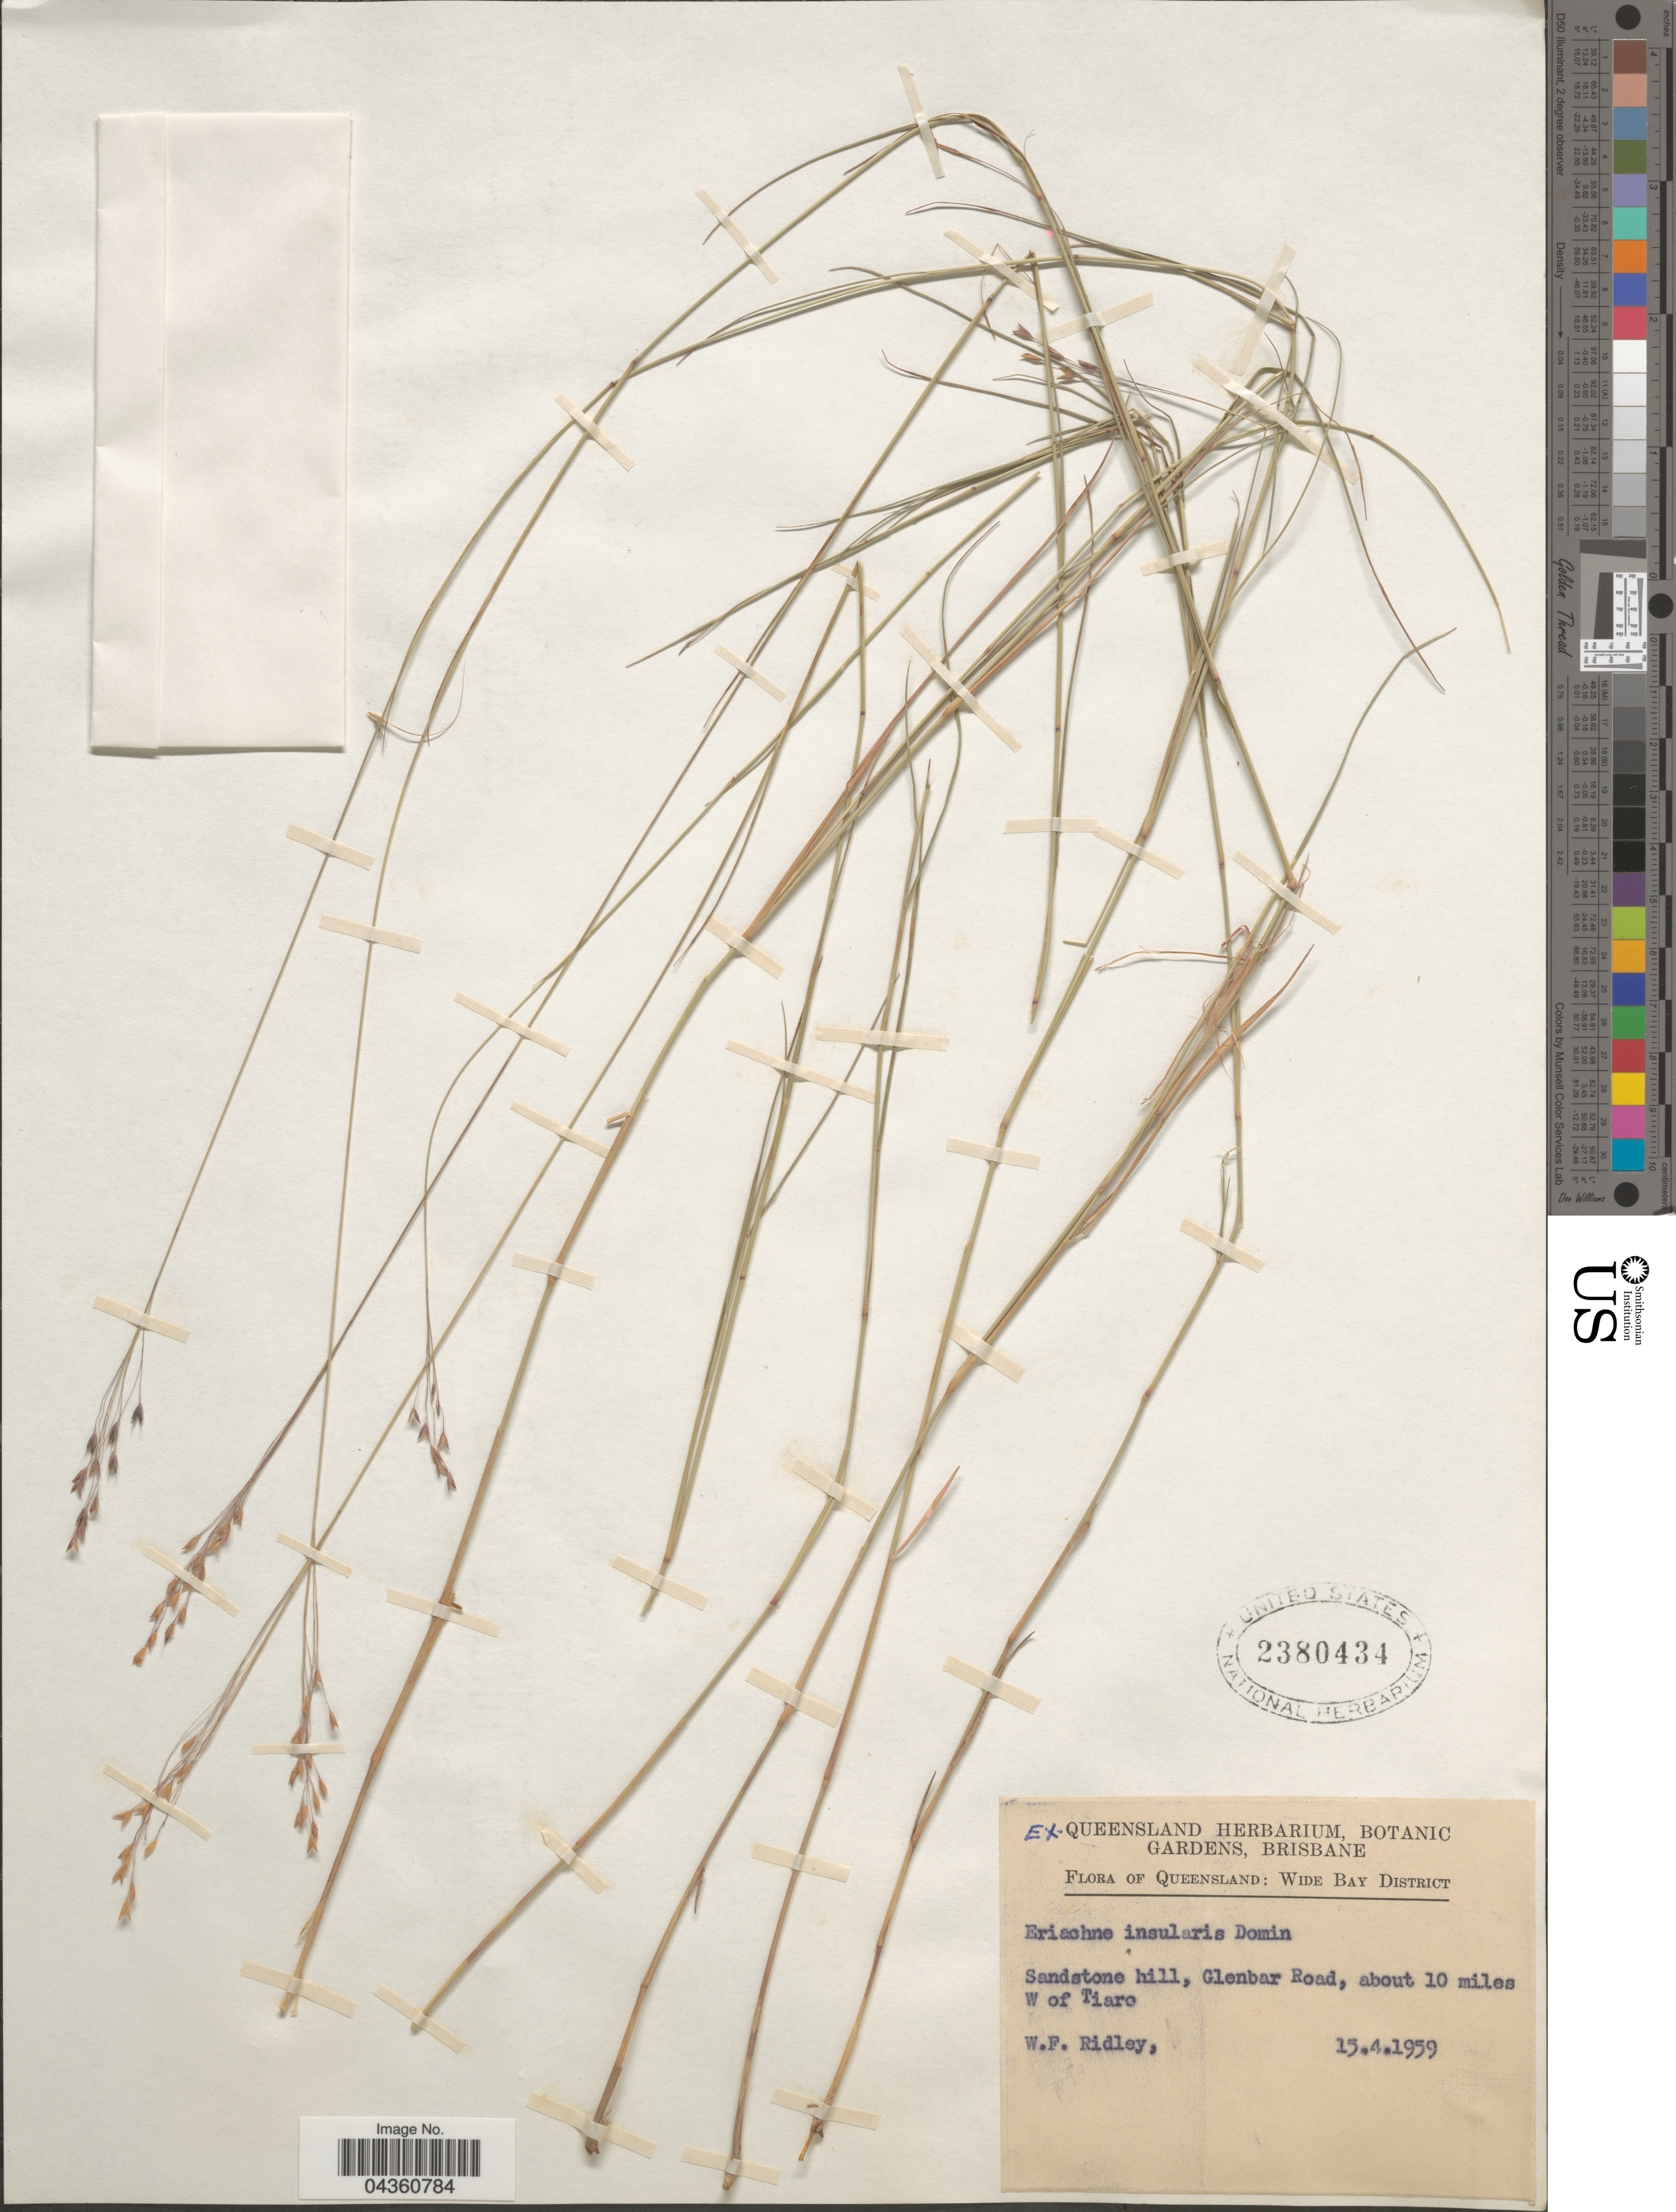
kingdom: Plantae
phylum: Tracheophyta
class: Liliopsida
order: Poales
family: Poaceae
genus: Eriachne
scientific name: Eriachne insularis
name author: Domin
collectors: W. Ridley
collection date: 1959-04-15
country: Australia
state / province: Queensland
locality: Wide Bay District. Sandstone hill, Glenbar Road, about 10 miles W of Tiaro.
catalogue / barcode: US 2380434